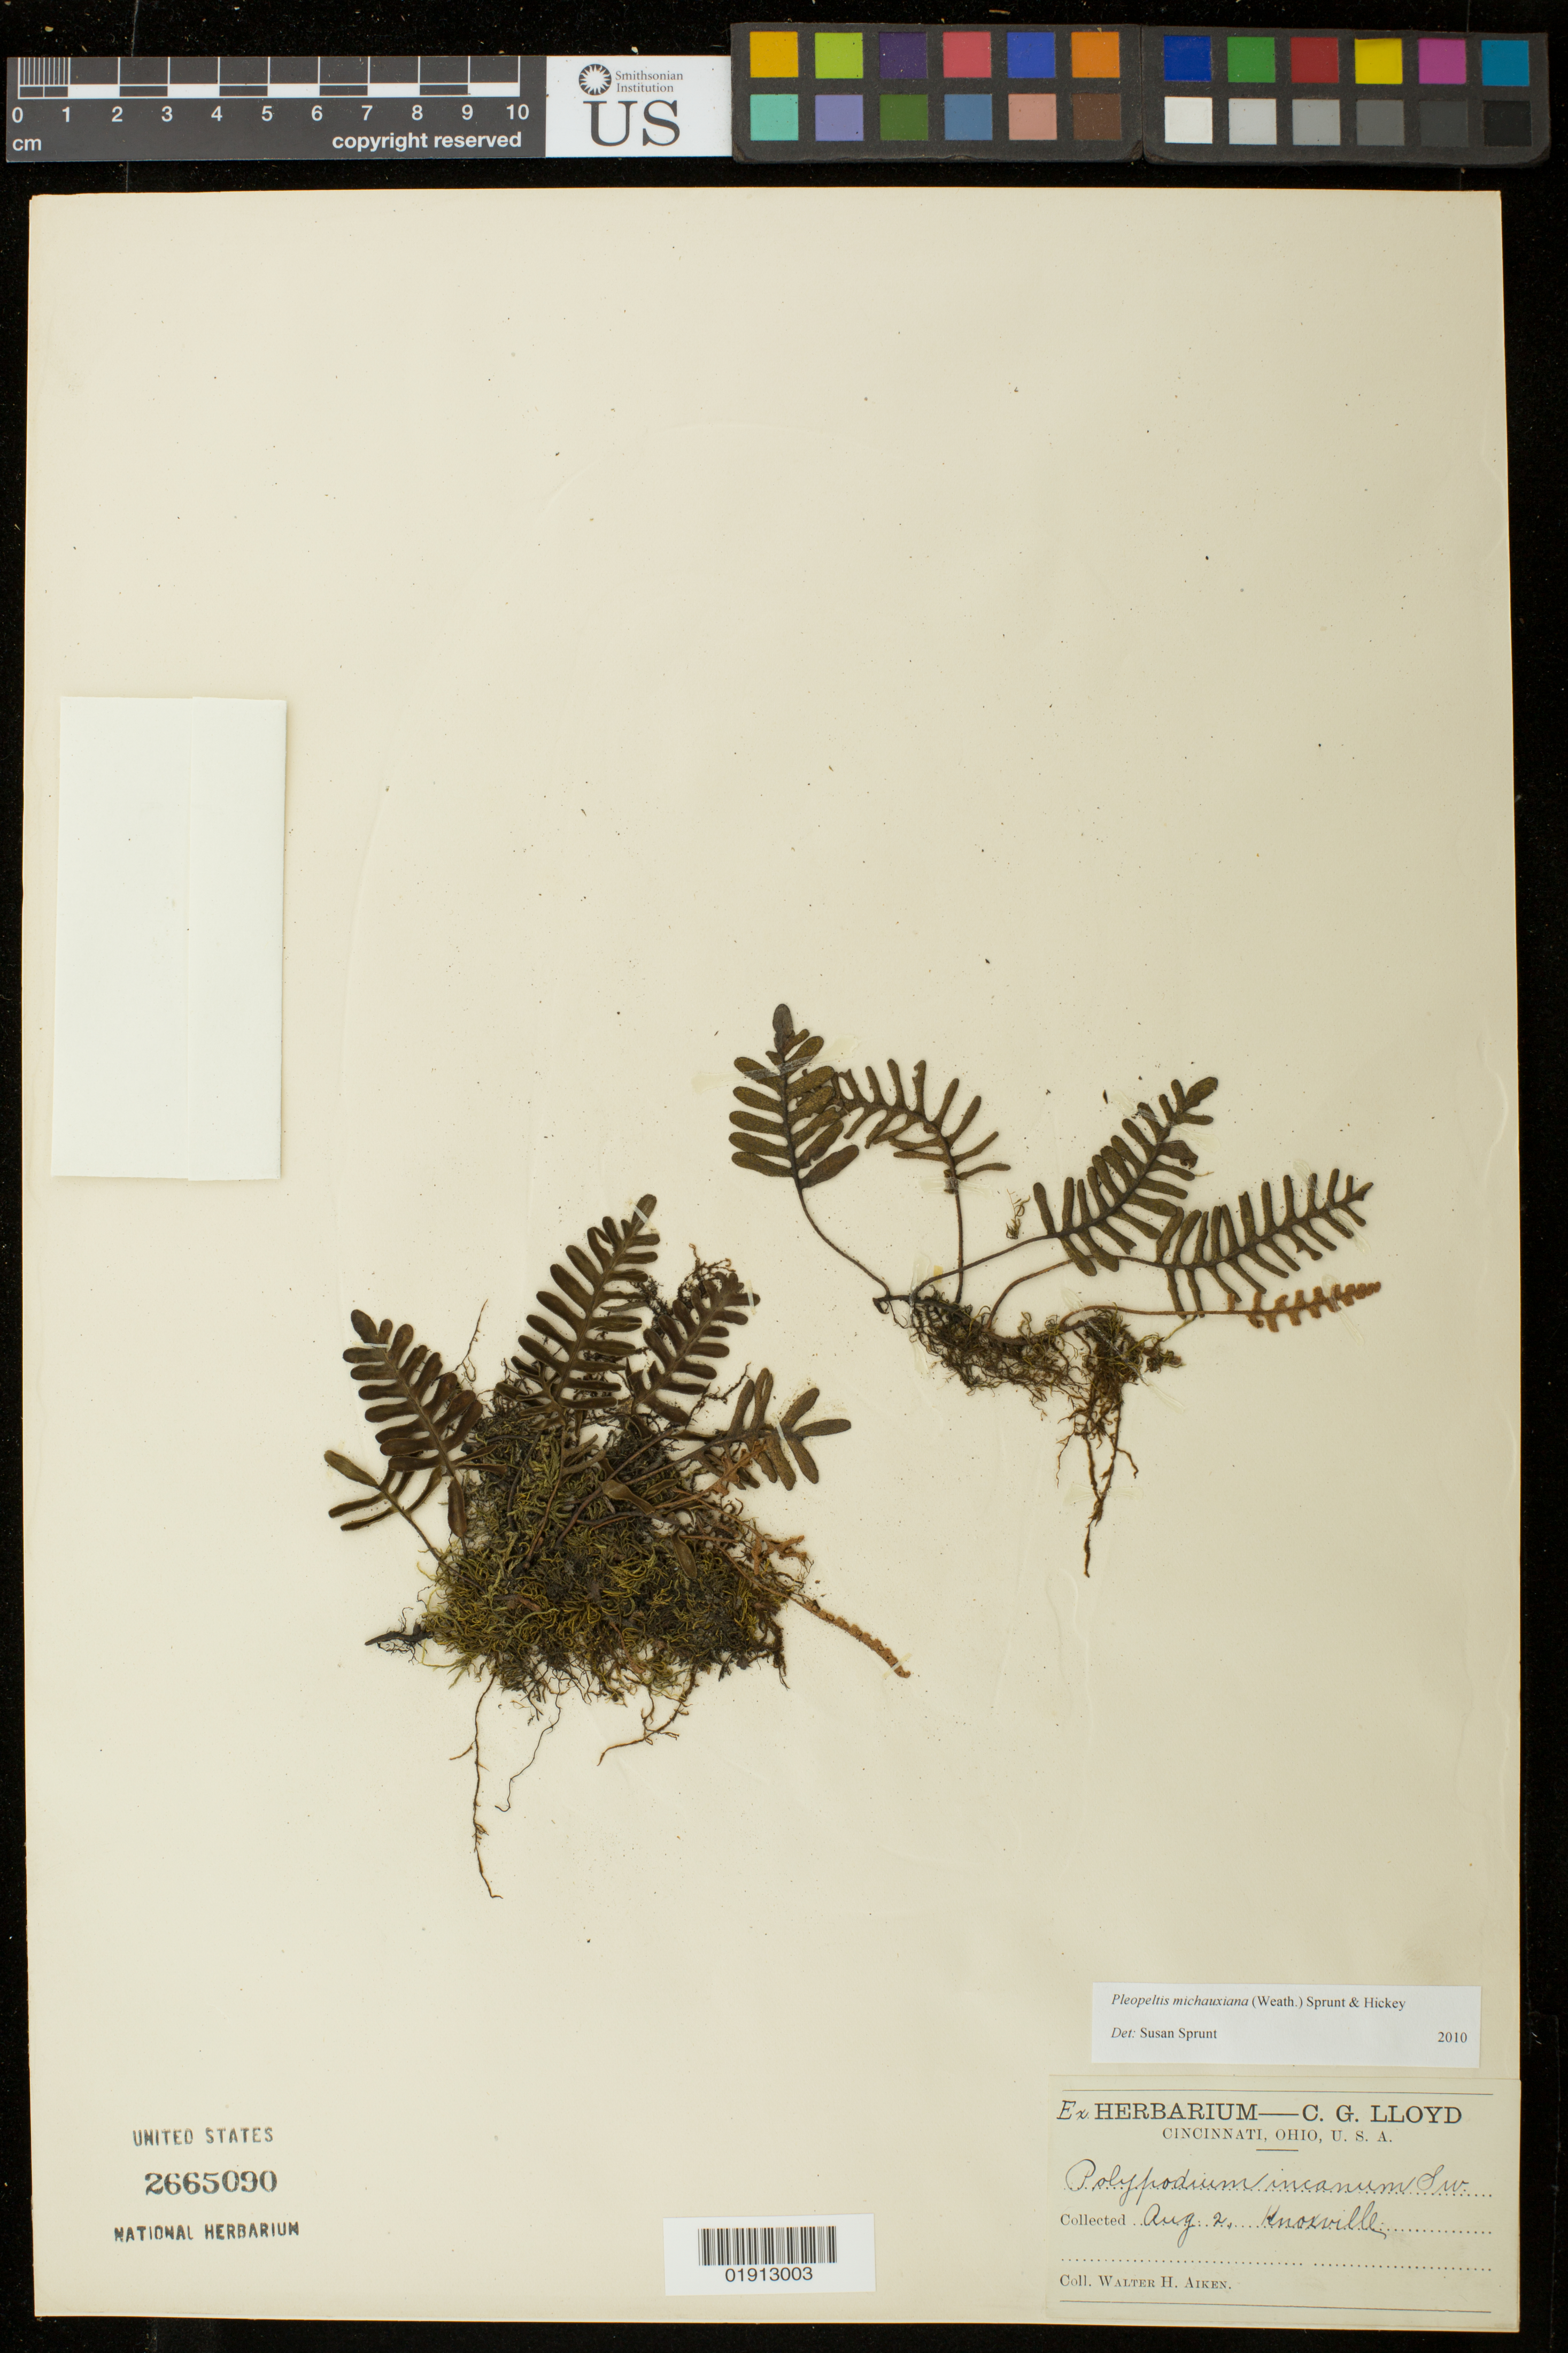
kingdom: Plantae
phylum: Tracheophyta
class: Polypodiopsida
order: Polypodiales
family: Polypodiaceae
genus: Pleopeltis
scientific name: Pleopeltis michauxiana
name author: (Weath.) Hickey & Sprunt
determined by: Sprunt, S. V.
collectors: W. Aiken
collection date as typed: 2 Aug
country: United States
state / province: Tennessee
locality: Knoxville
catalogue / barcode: US 2665090